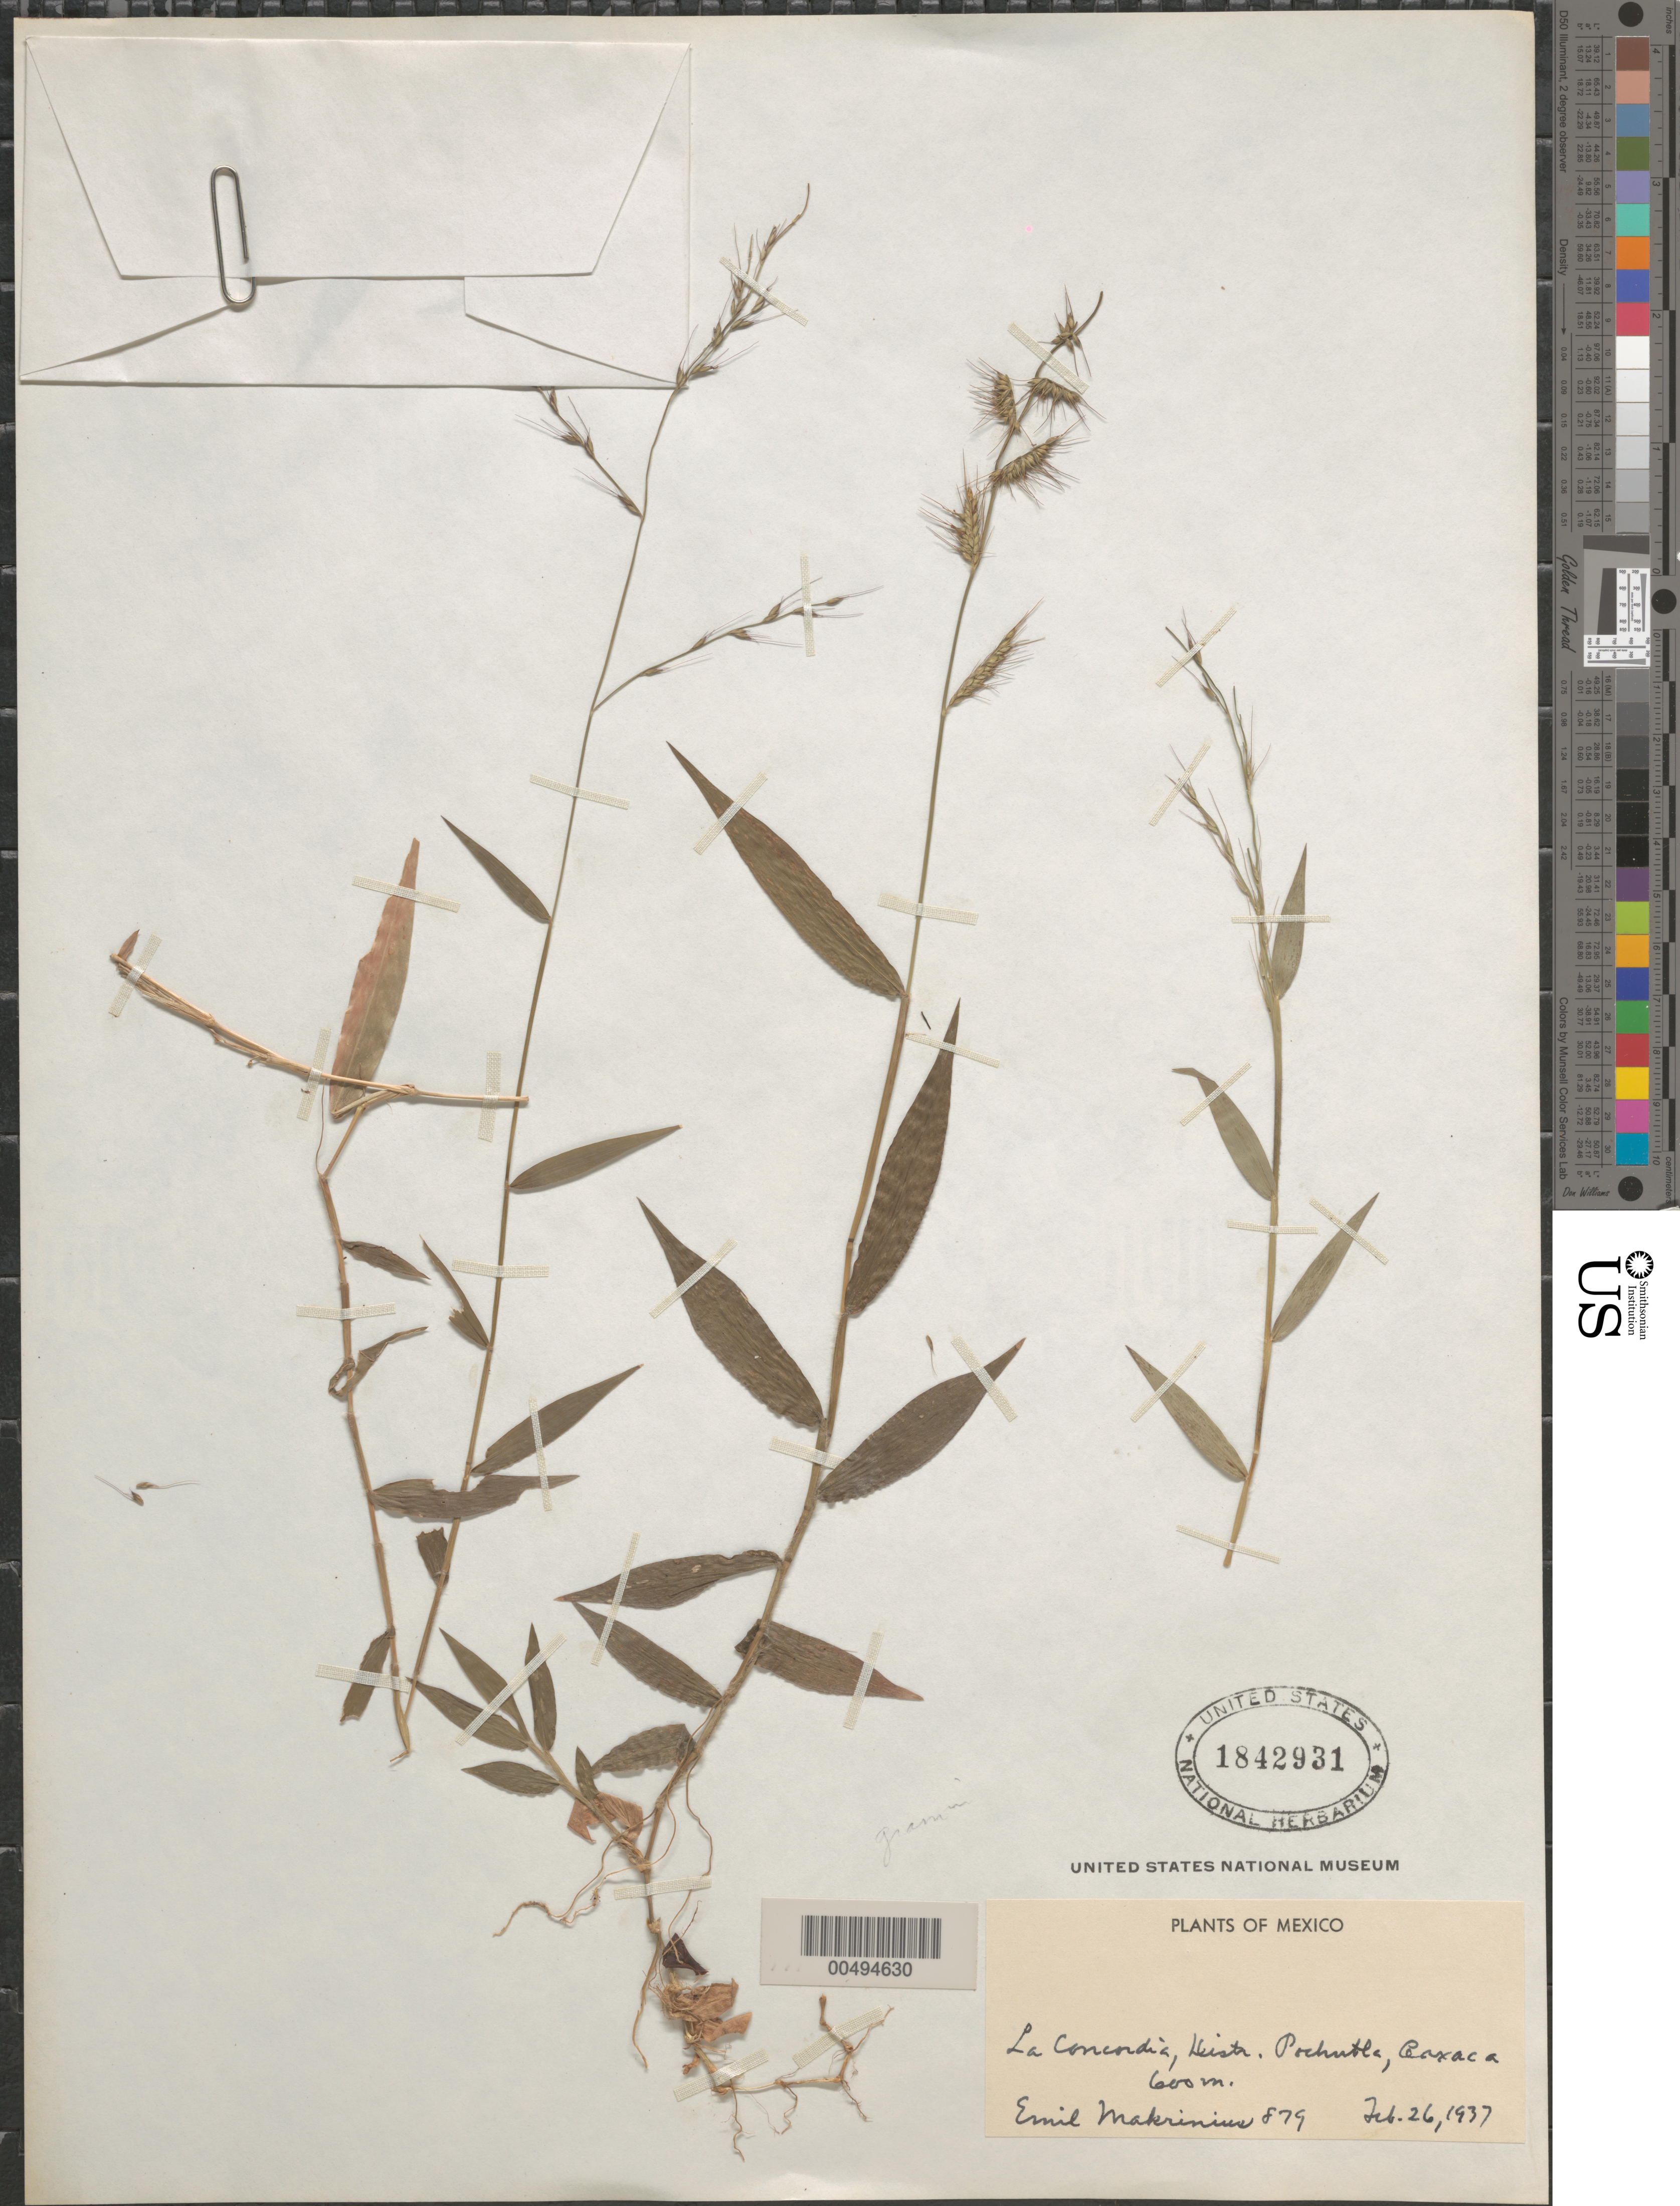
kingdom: Plantae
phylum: Tracheophyta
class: Liliopsida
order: Poales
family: Poaceae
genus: Oplismenus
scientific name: Oplismenus hirtellus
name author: (L.) P. Beauv.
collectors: E. Makrinius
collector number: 879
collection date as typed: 26 Feb 1937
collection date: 1937-02-26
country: Mexico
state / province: Oaxaca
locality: La Concordia, Dist Pochutla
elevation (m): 600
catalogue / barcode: US 1842931